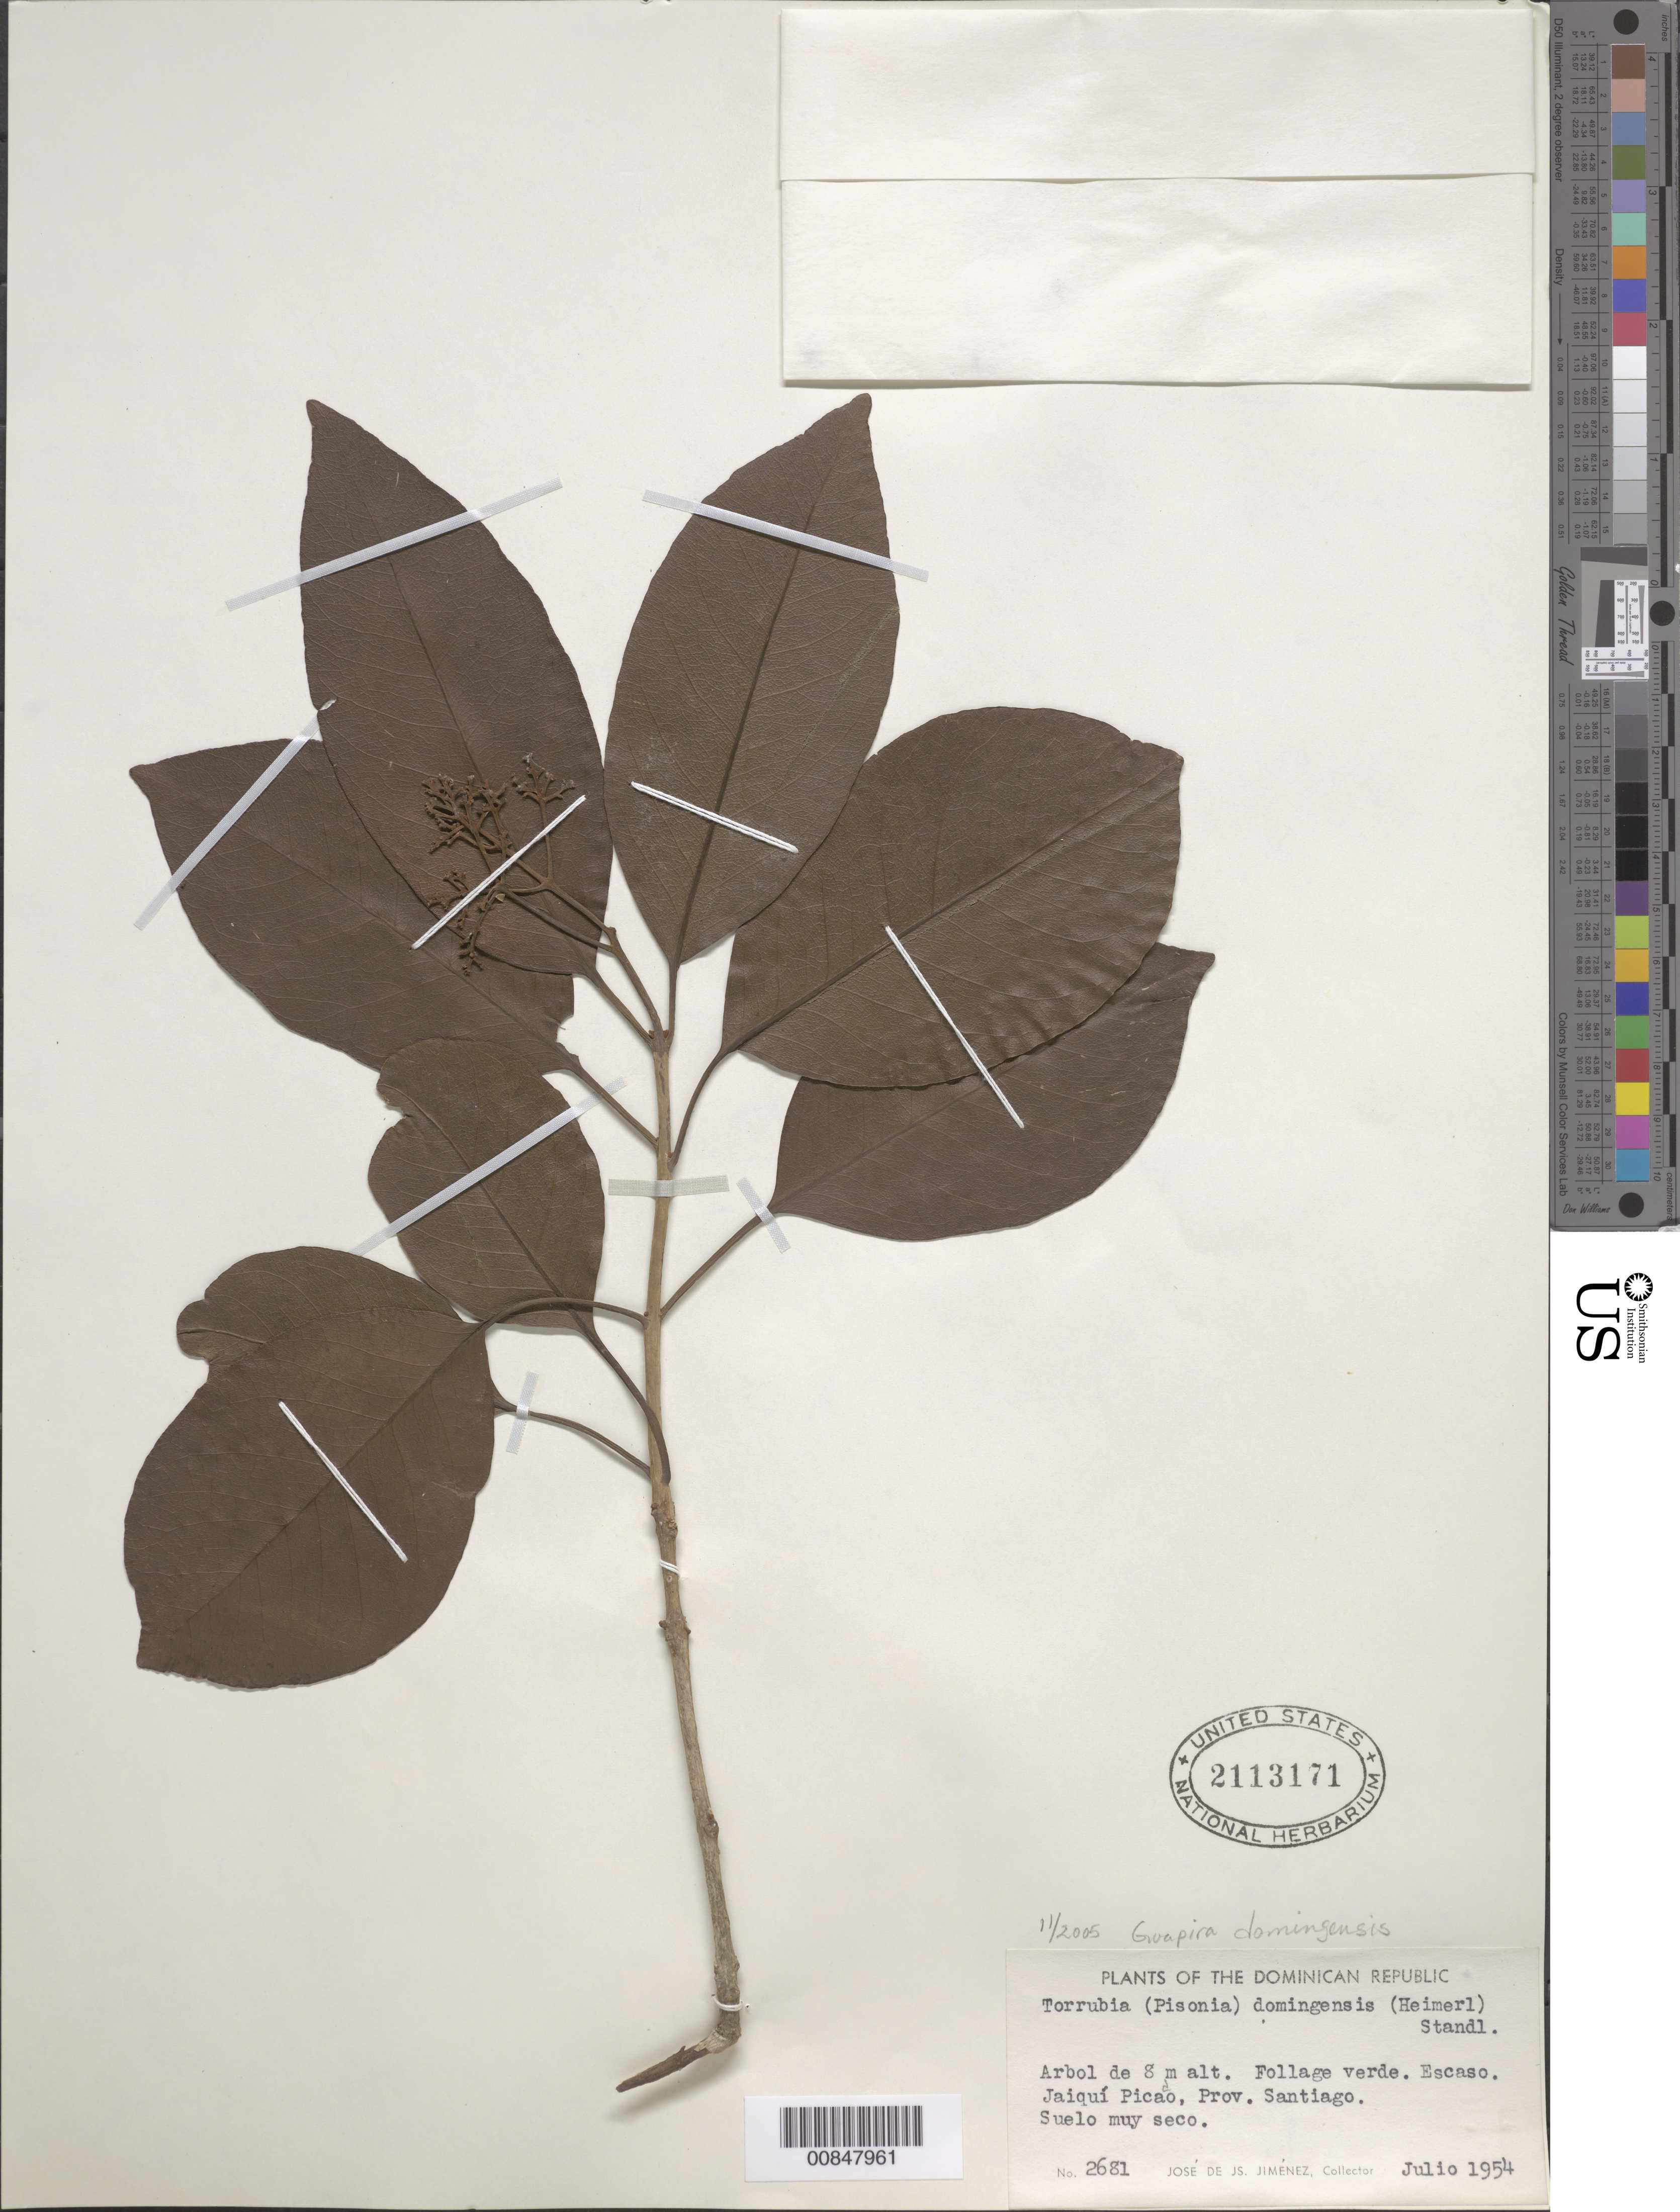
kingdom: Plantae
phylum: Tracheophyta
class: Magnoliopsida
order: Caryophyllales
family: Nyctaginaceae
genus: Guapira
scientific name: Guapira domingensis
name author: (Heimerl) Alain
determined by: Strong, Mark T., (BOT), Smithsonian Institution - National Museum of Natural History (UNITED STATES)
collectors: J. J. Jiménez Almonte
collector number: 2681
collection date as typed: Jul 1954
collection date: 1954-07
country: Dominican Republic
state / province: Santiago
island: Hispaniola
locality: Jaiquí Picado.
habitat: Suelo muy seco.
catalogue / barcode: US 2113171